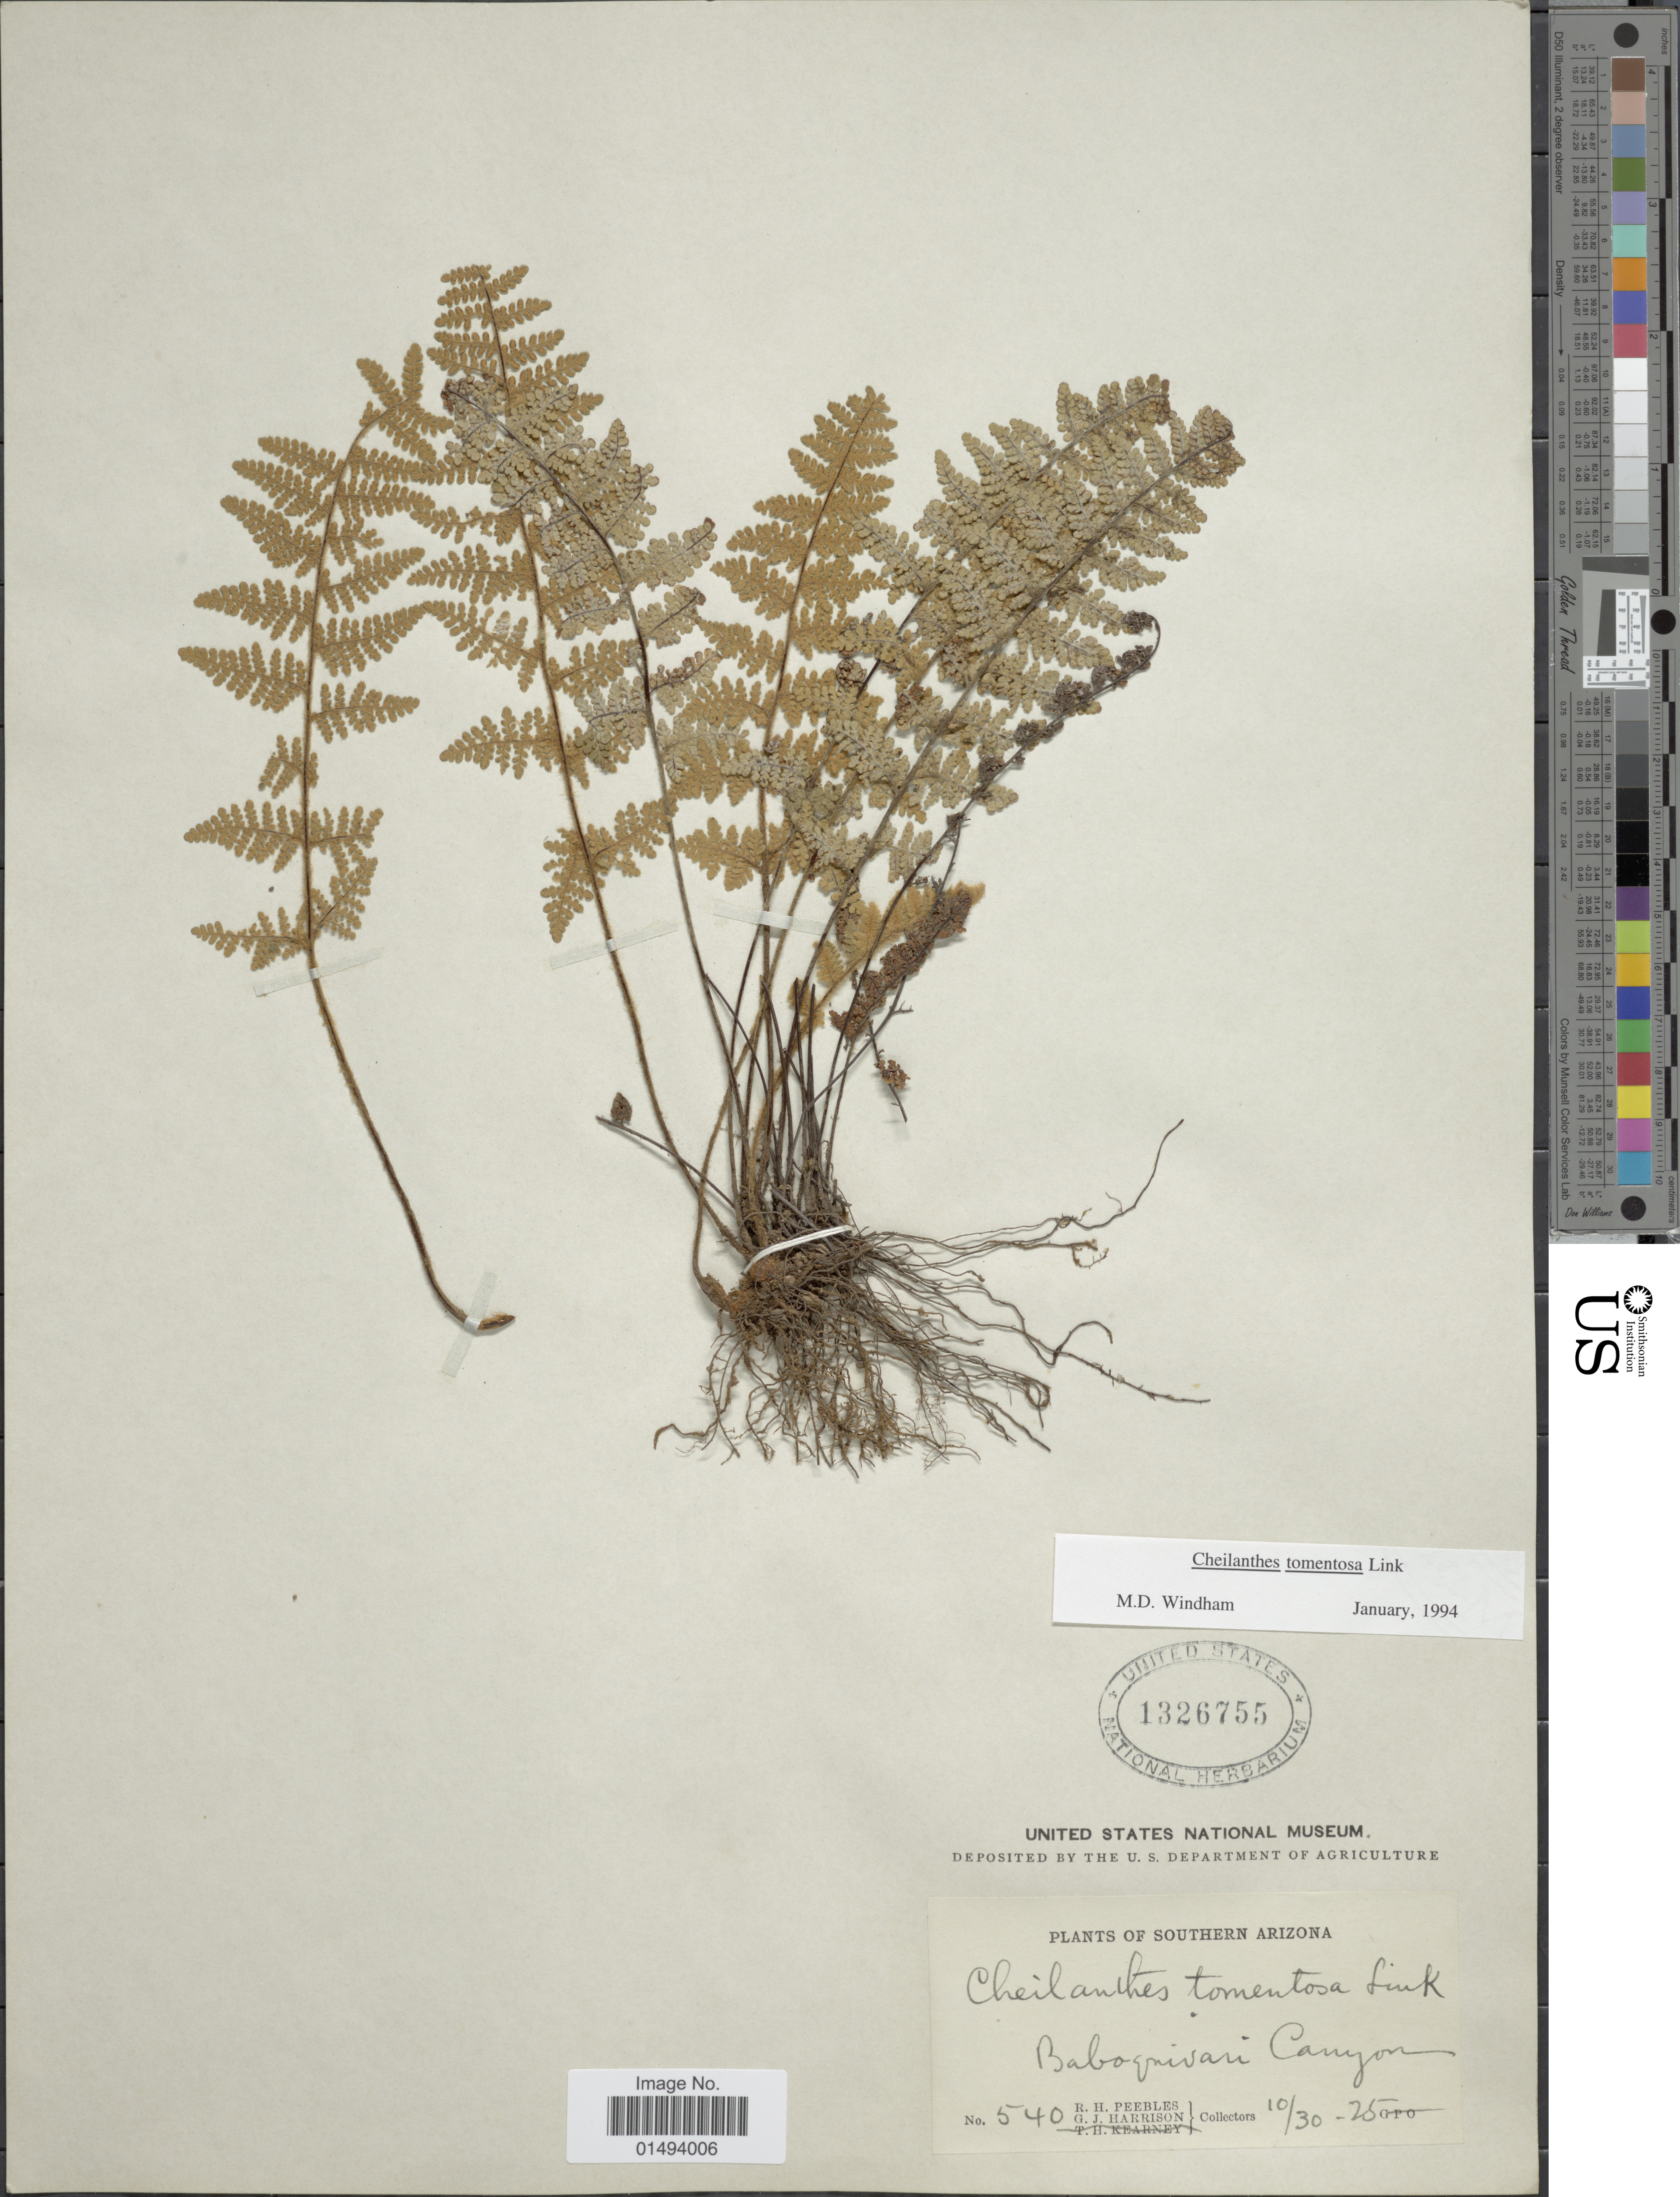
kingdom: Plantae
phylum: Tracheophyta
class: Polypodiopsida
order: Polypodiales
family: Pteridaceae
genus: Myriopteris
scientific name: Myriopteris tomentosa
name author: (Link) Fée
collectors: R. H. Peebles & G. J. Harrison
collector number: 540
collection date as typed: Transcribed d/m/y: 30/10/25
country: United States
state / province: Arizona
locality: Southern Arizona, Baboquivari Canyon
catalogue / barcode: US 1326755